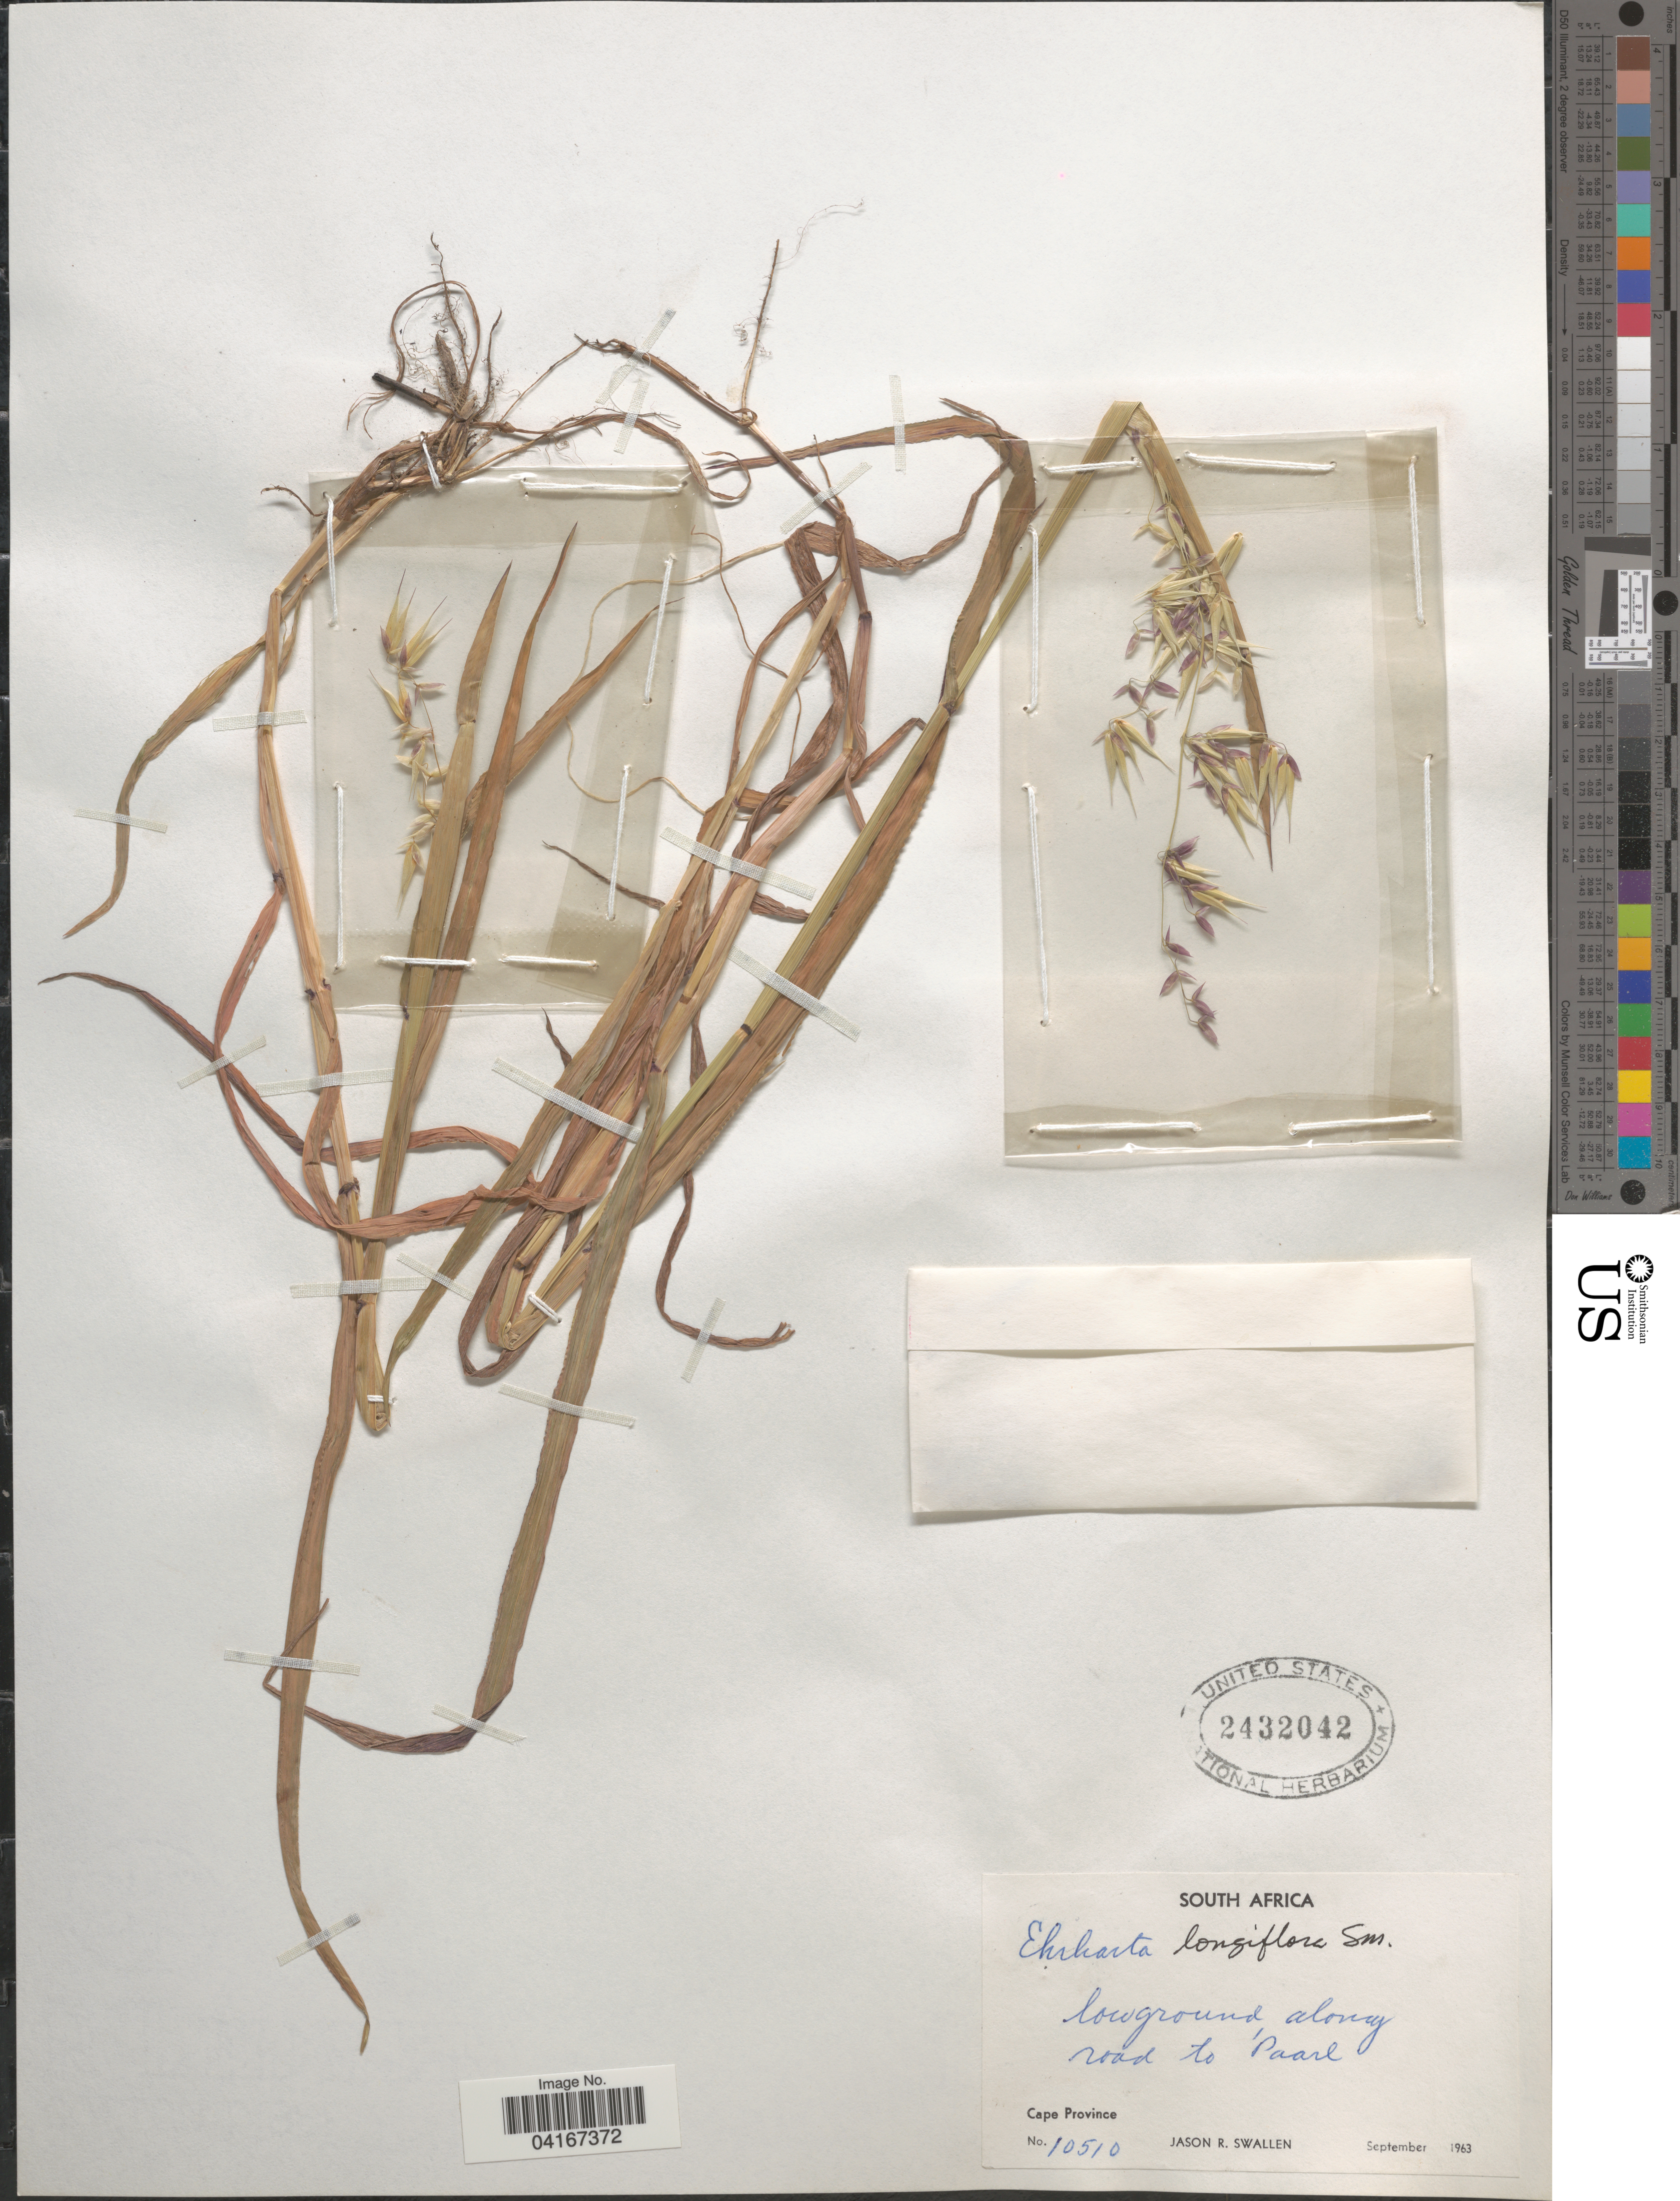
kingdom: Plantae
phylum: Tracheophyta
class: Liliopsida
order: Poales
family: Poaceae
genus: Ehrharta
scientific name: Ehrharta longiflora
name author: Sm.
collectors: J. R. Swallen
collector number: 10510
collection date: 1963-09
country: South Africa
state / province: Western Cape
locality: Low ground, along road to Paarl.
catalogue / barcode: US 2432042